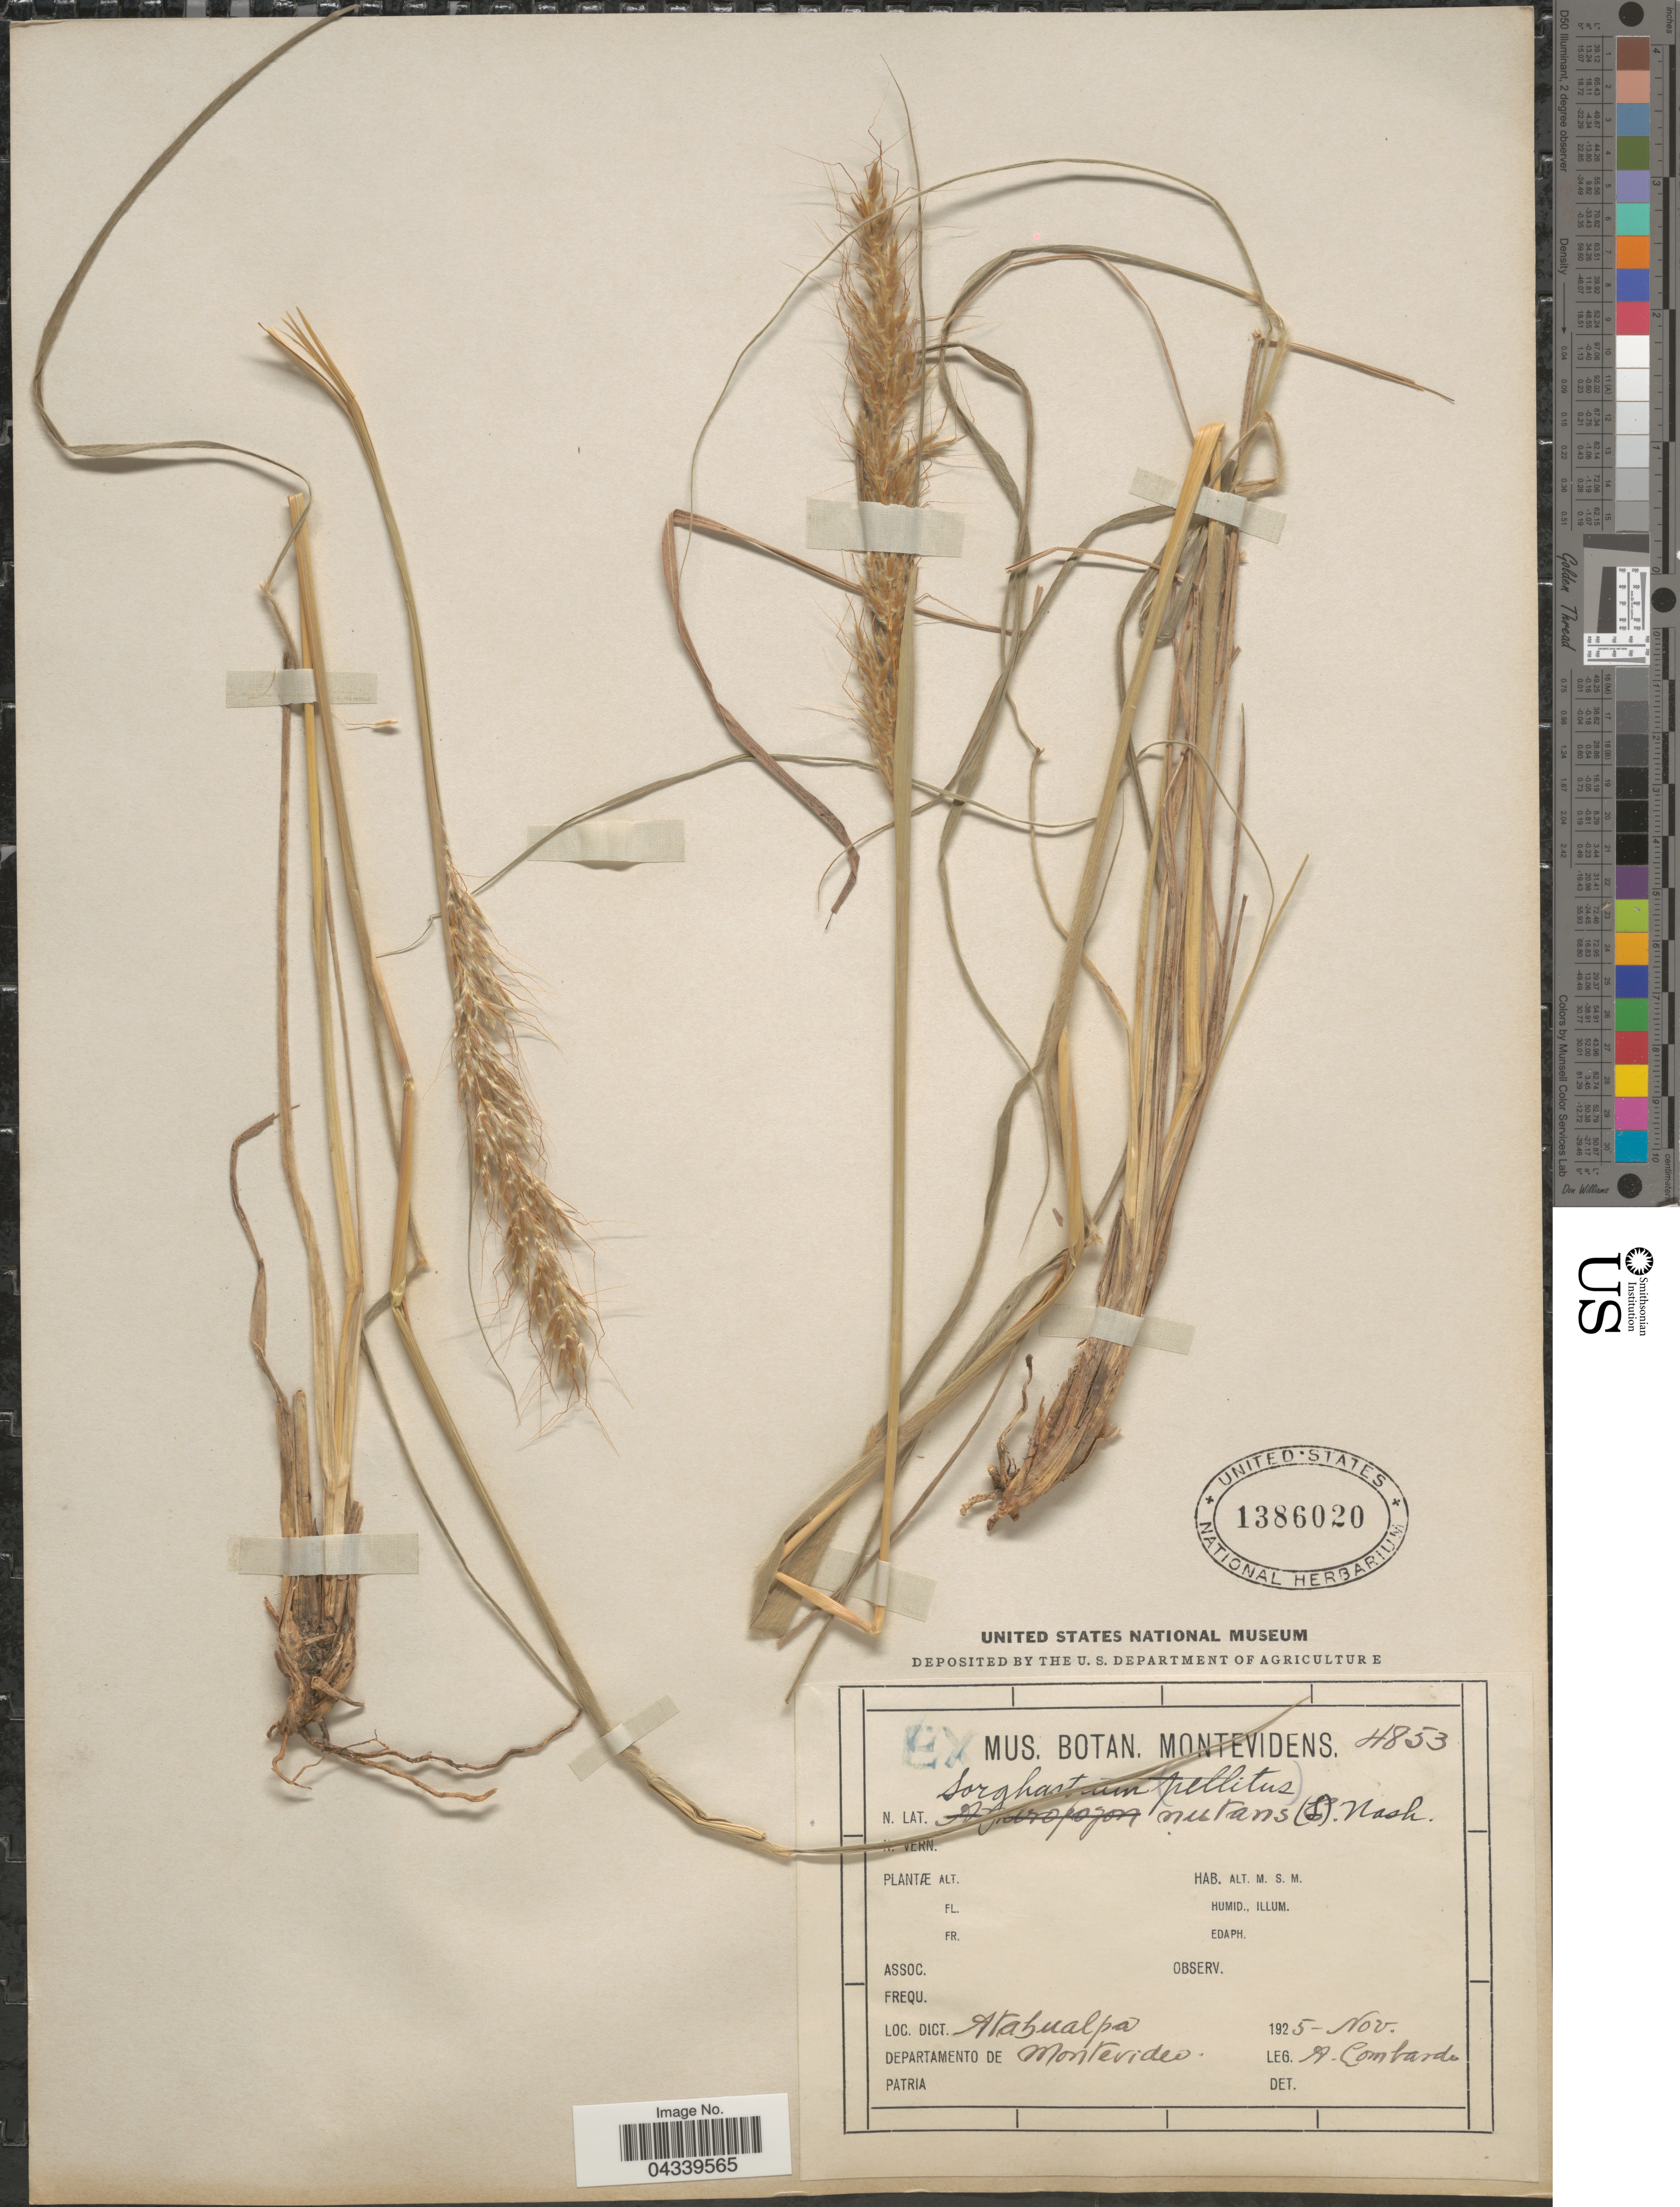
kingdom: Plantae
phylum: Tracheophyta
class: Liliopsida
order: Poales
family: Poaceae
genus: Sorghastrum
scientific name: Sorghastrum pellitum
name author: (Hack.) Parodi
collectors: A. Lombardo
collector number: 4853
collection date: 1925-11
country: Uruguay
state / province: Montevideo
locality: Atahualpa. Departamento de Montevideo.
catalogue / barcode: US 1386020